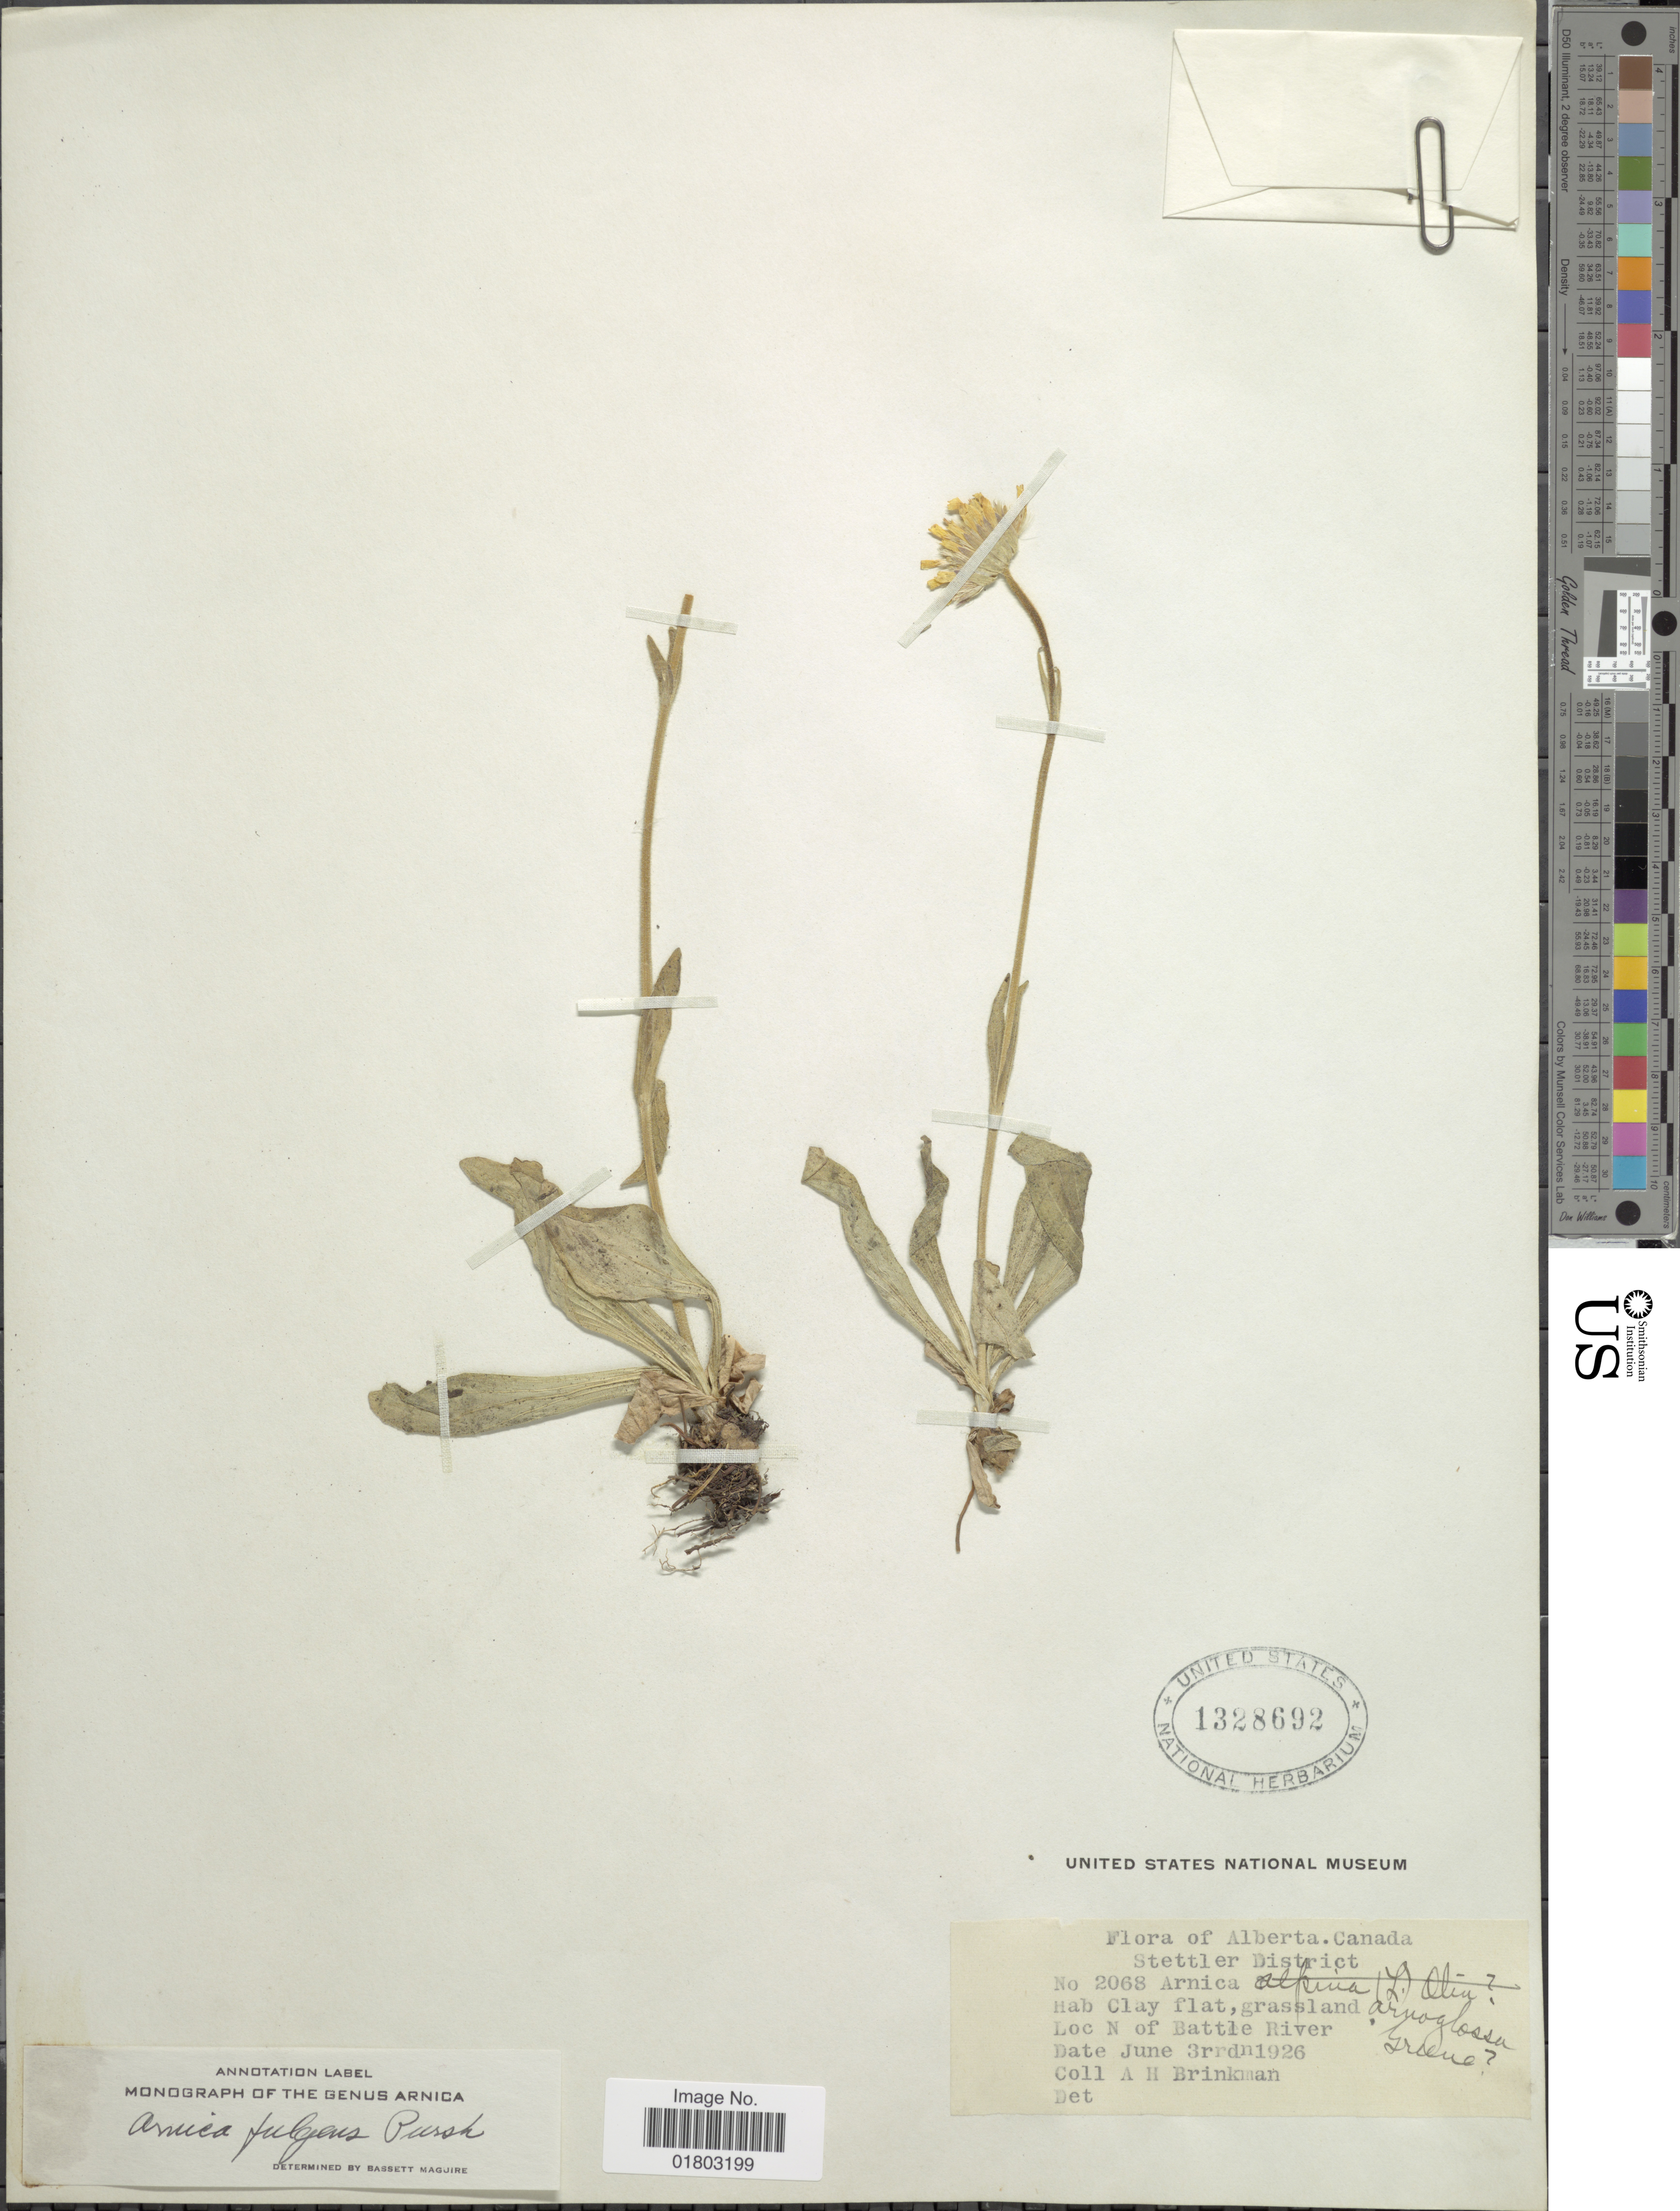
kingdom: Plantae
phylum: Tracheophyta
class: Magnoliopsida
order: Asterales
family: Asteraceae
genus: Arnica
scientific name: Arnica fulgens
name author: Pursh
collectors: A. Brinkman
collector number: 2068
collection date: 1926-06-03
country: Canada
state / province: Alberta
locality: Stettler District, Clay flat, grassland, N of Battle River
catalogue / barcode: US 1328692